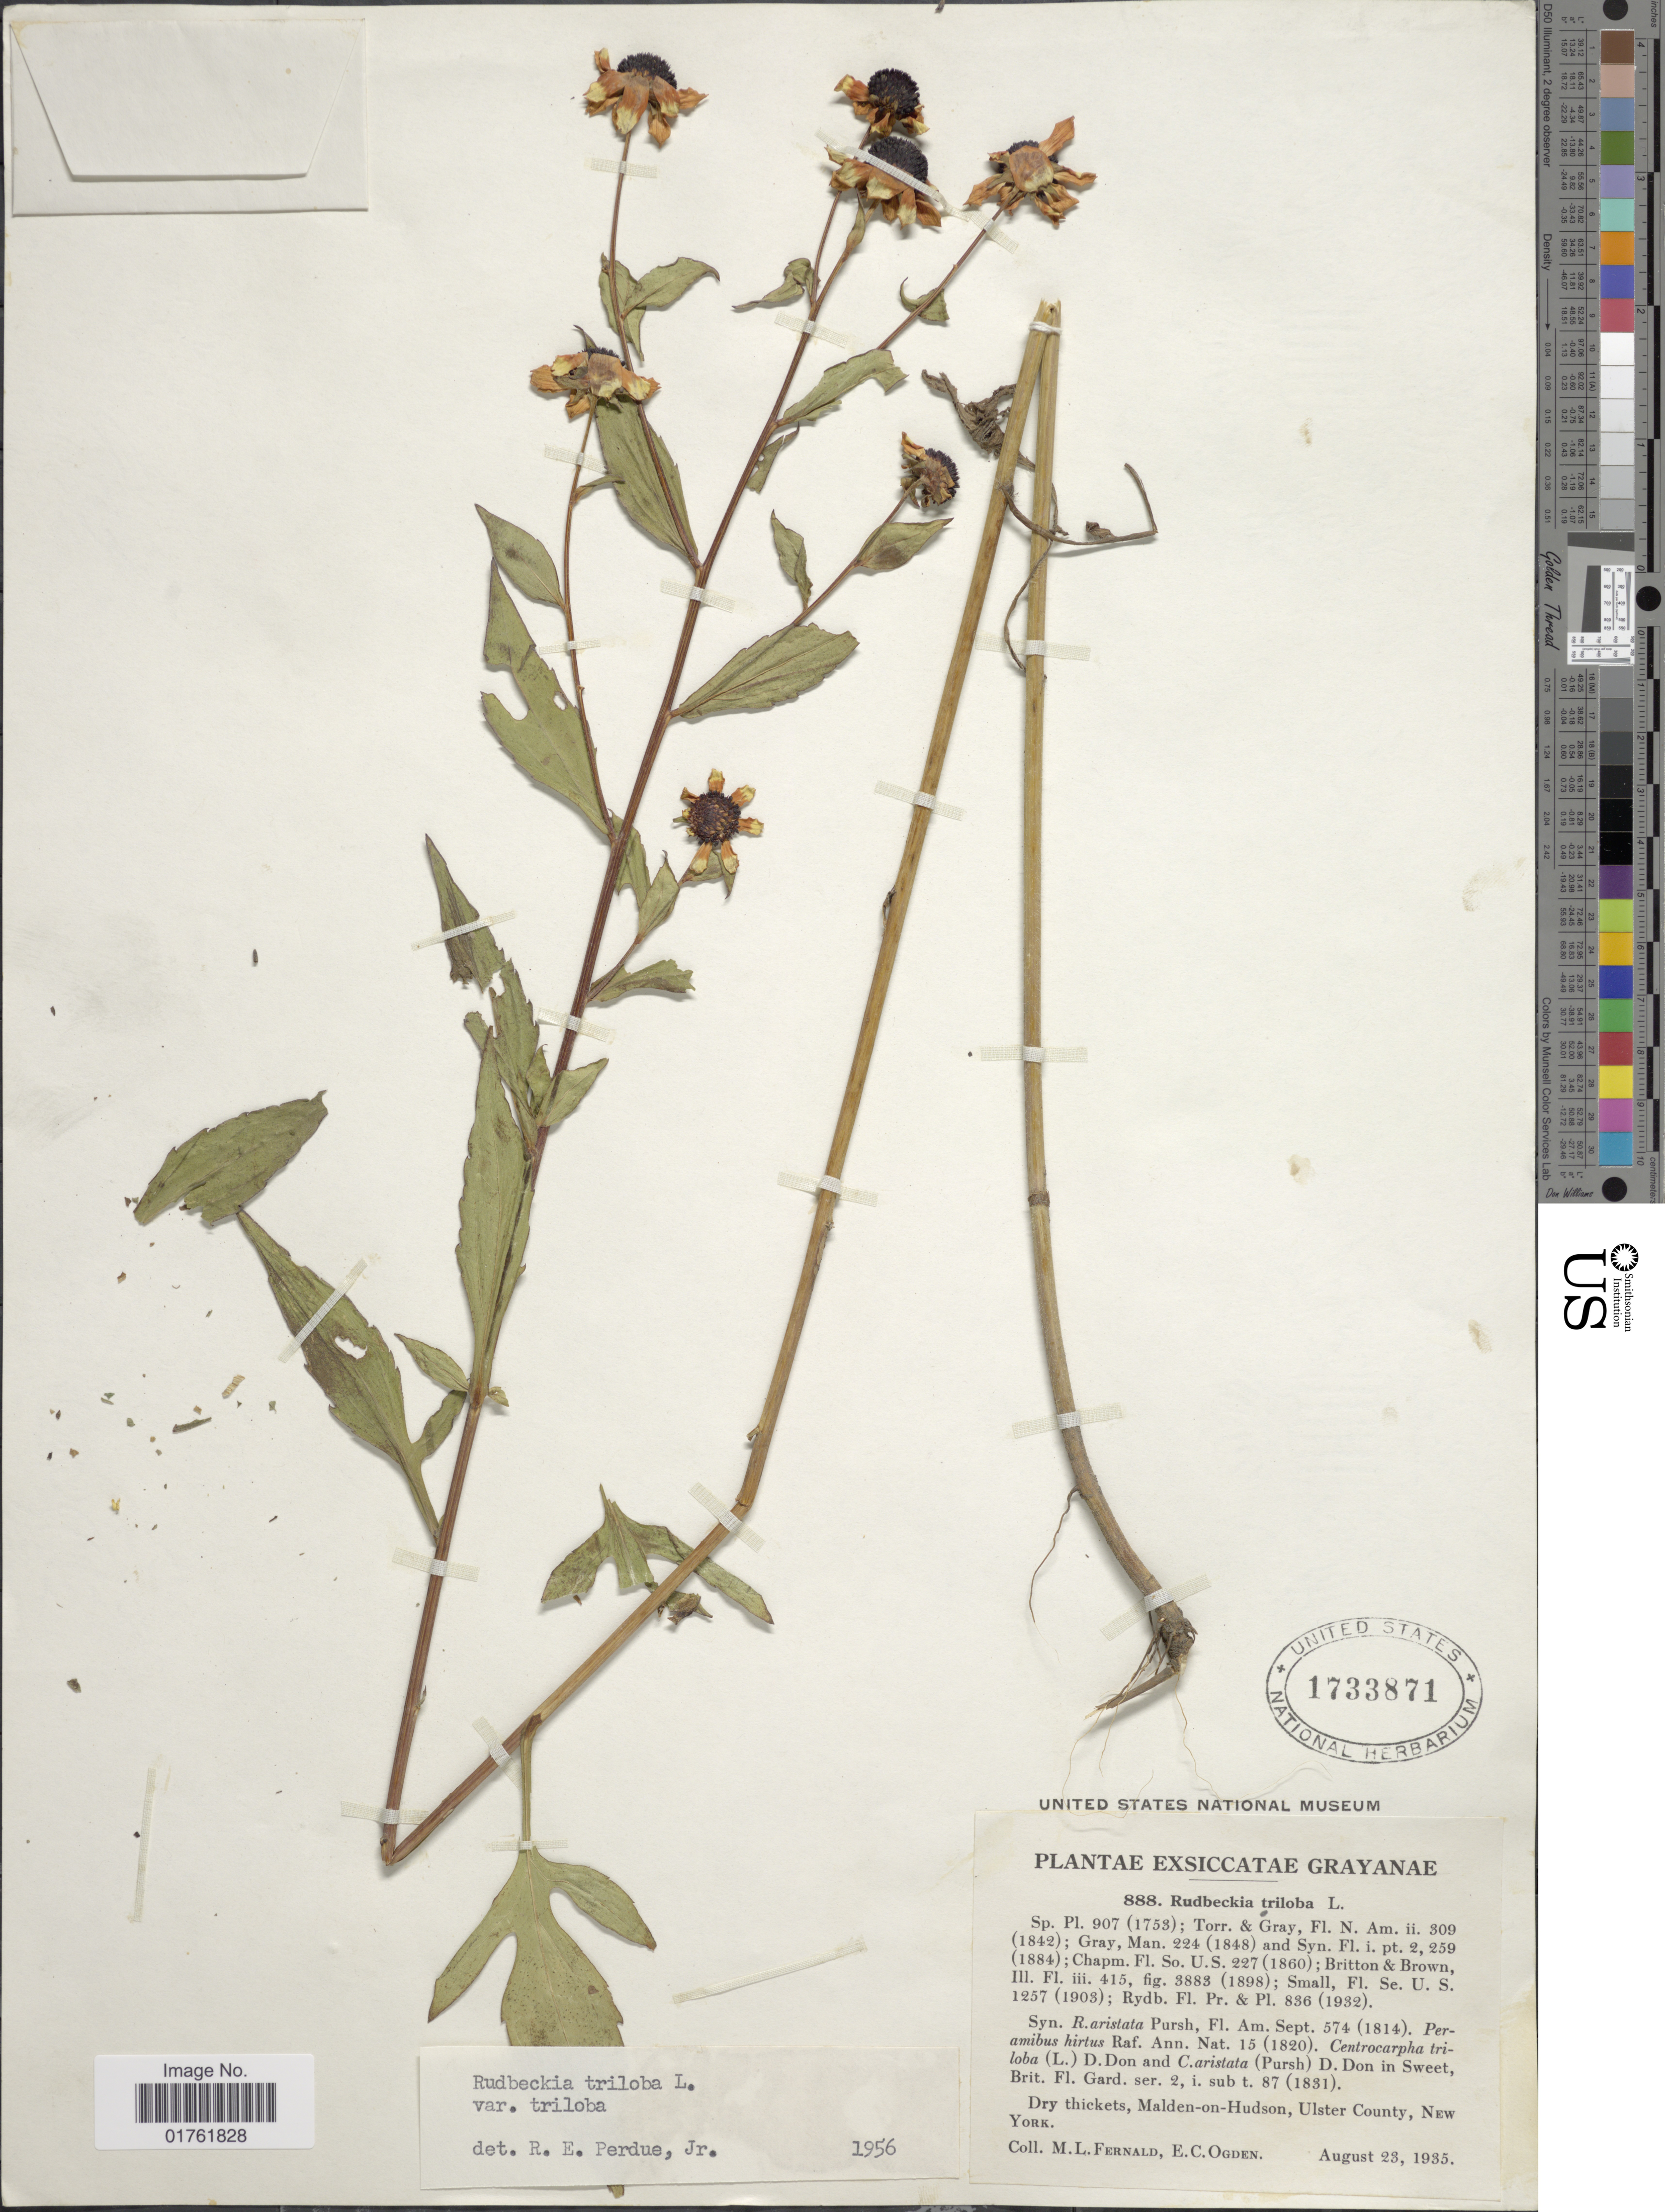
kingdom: Plantae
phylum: Tracheophyta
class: Magnoliopsida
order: Asterales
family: Asteraceae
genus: Rudbeckia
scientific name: Rudbeckia triloba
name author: L.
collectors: M. L. Fernald & E. Ogden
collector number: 888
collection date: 1935-08-23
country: United States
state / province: New York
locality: Dry thickets, Malden-on-Hudson, Ulster Couny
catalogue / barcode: US 1733871